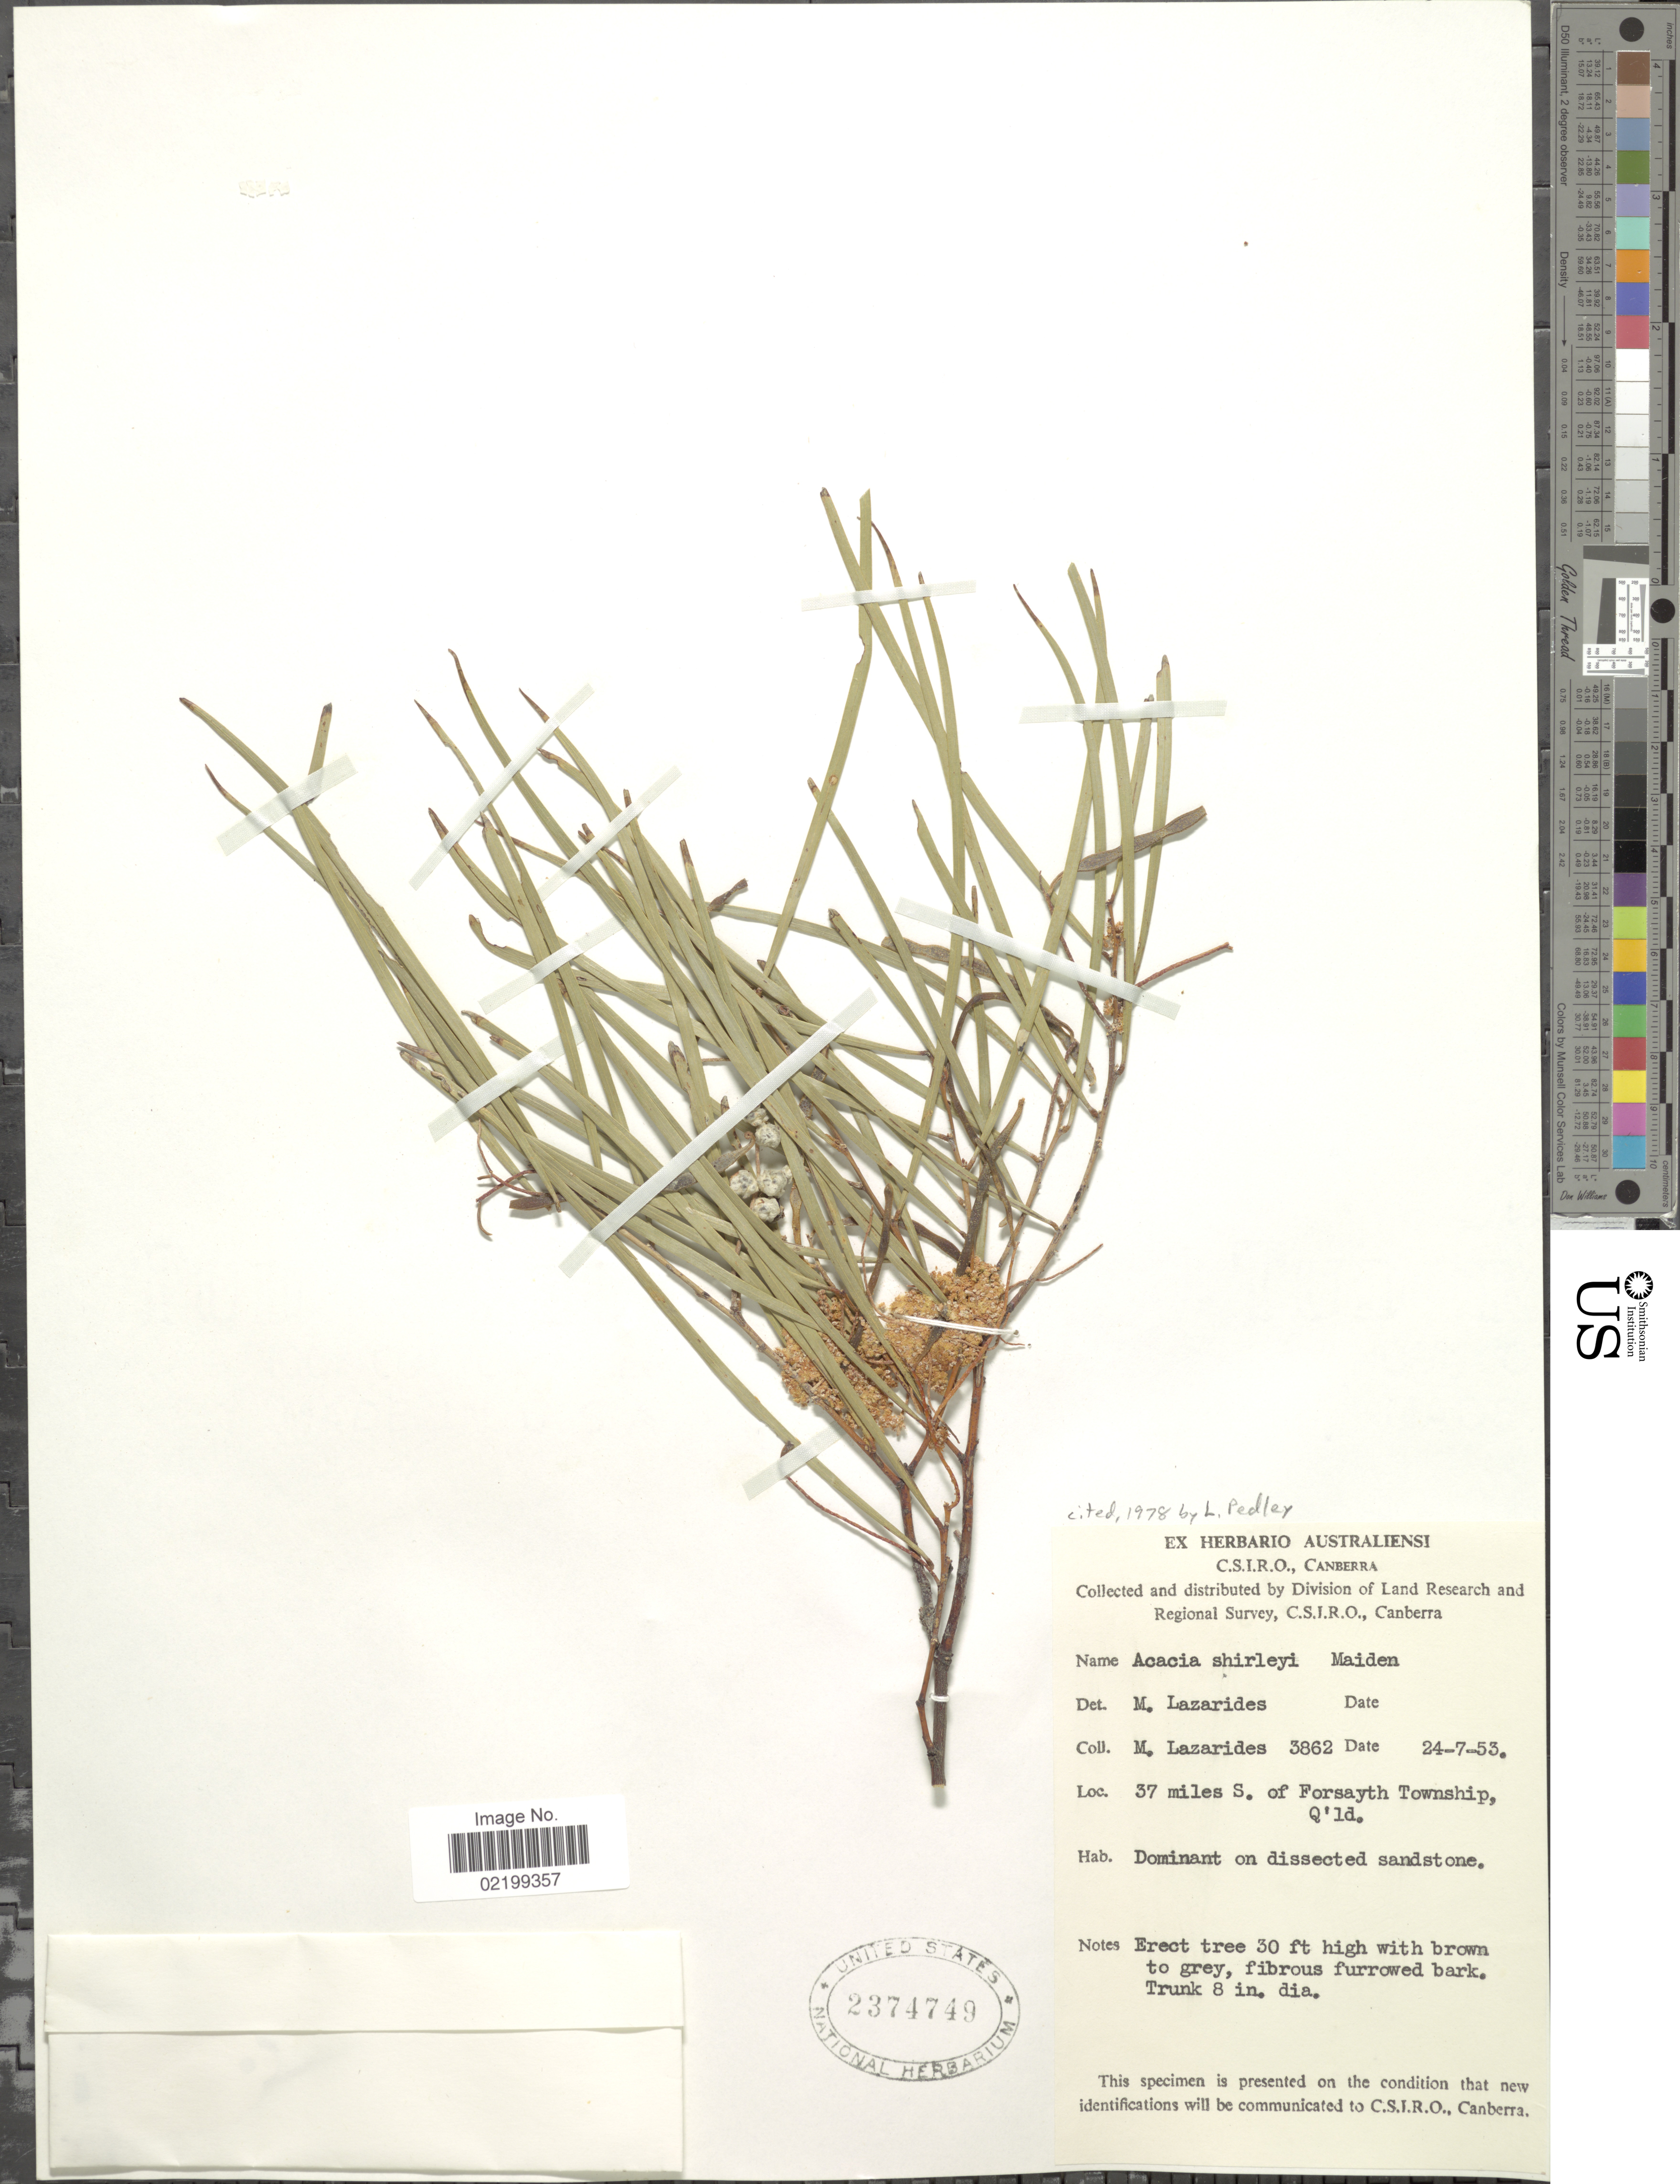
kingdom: Plantae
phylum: Tracheophyta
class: Magnoliopsida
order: Fabales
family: Fabaceae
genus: Acacia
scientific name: Acacia shirleyi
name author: Maiden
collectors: M. Lazarides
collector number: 3862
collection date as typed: Transcribed d/m/y: 24/7/53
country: Australia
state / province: Queensland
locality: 37 miles S. of Forsayth Township, on dissected sandstone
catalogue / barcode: US 2374749